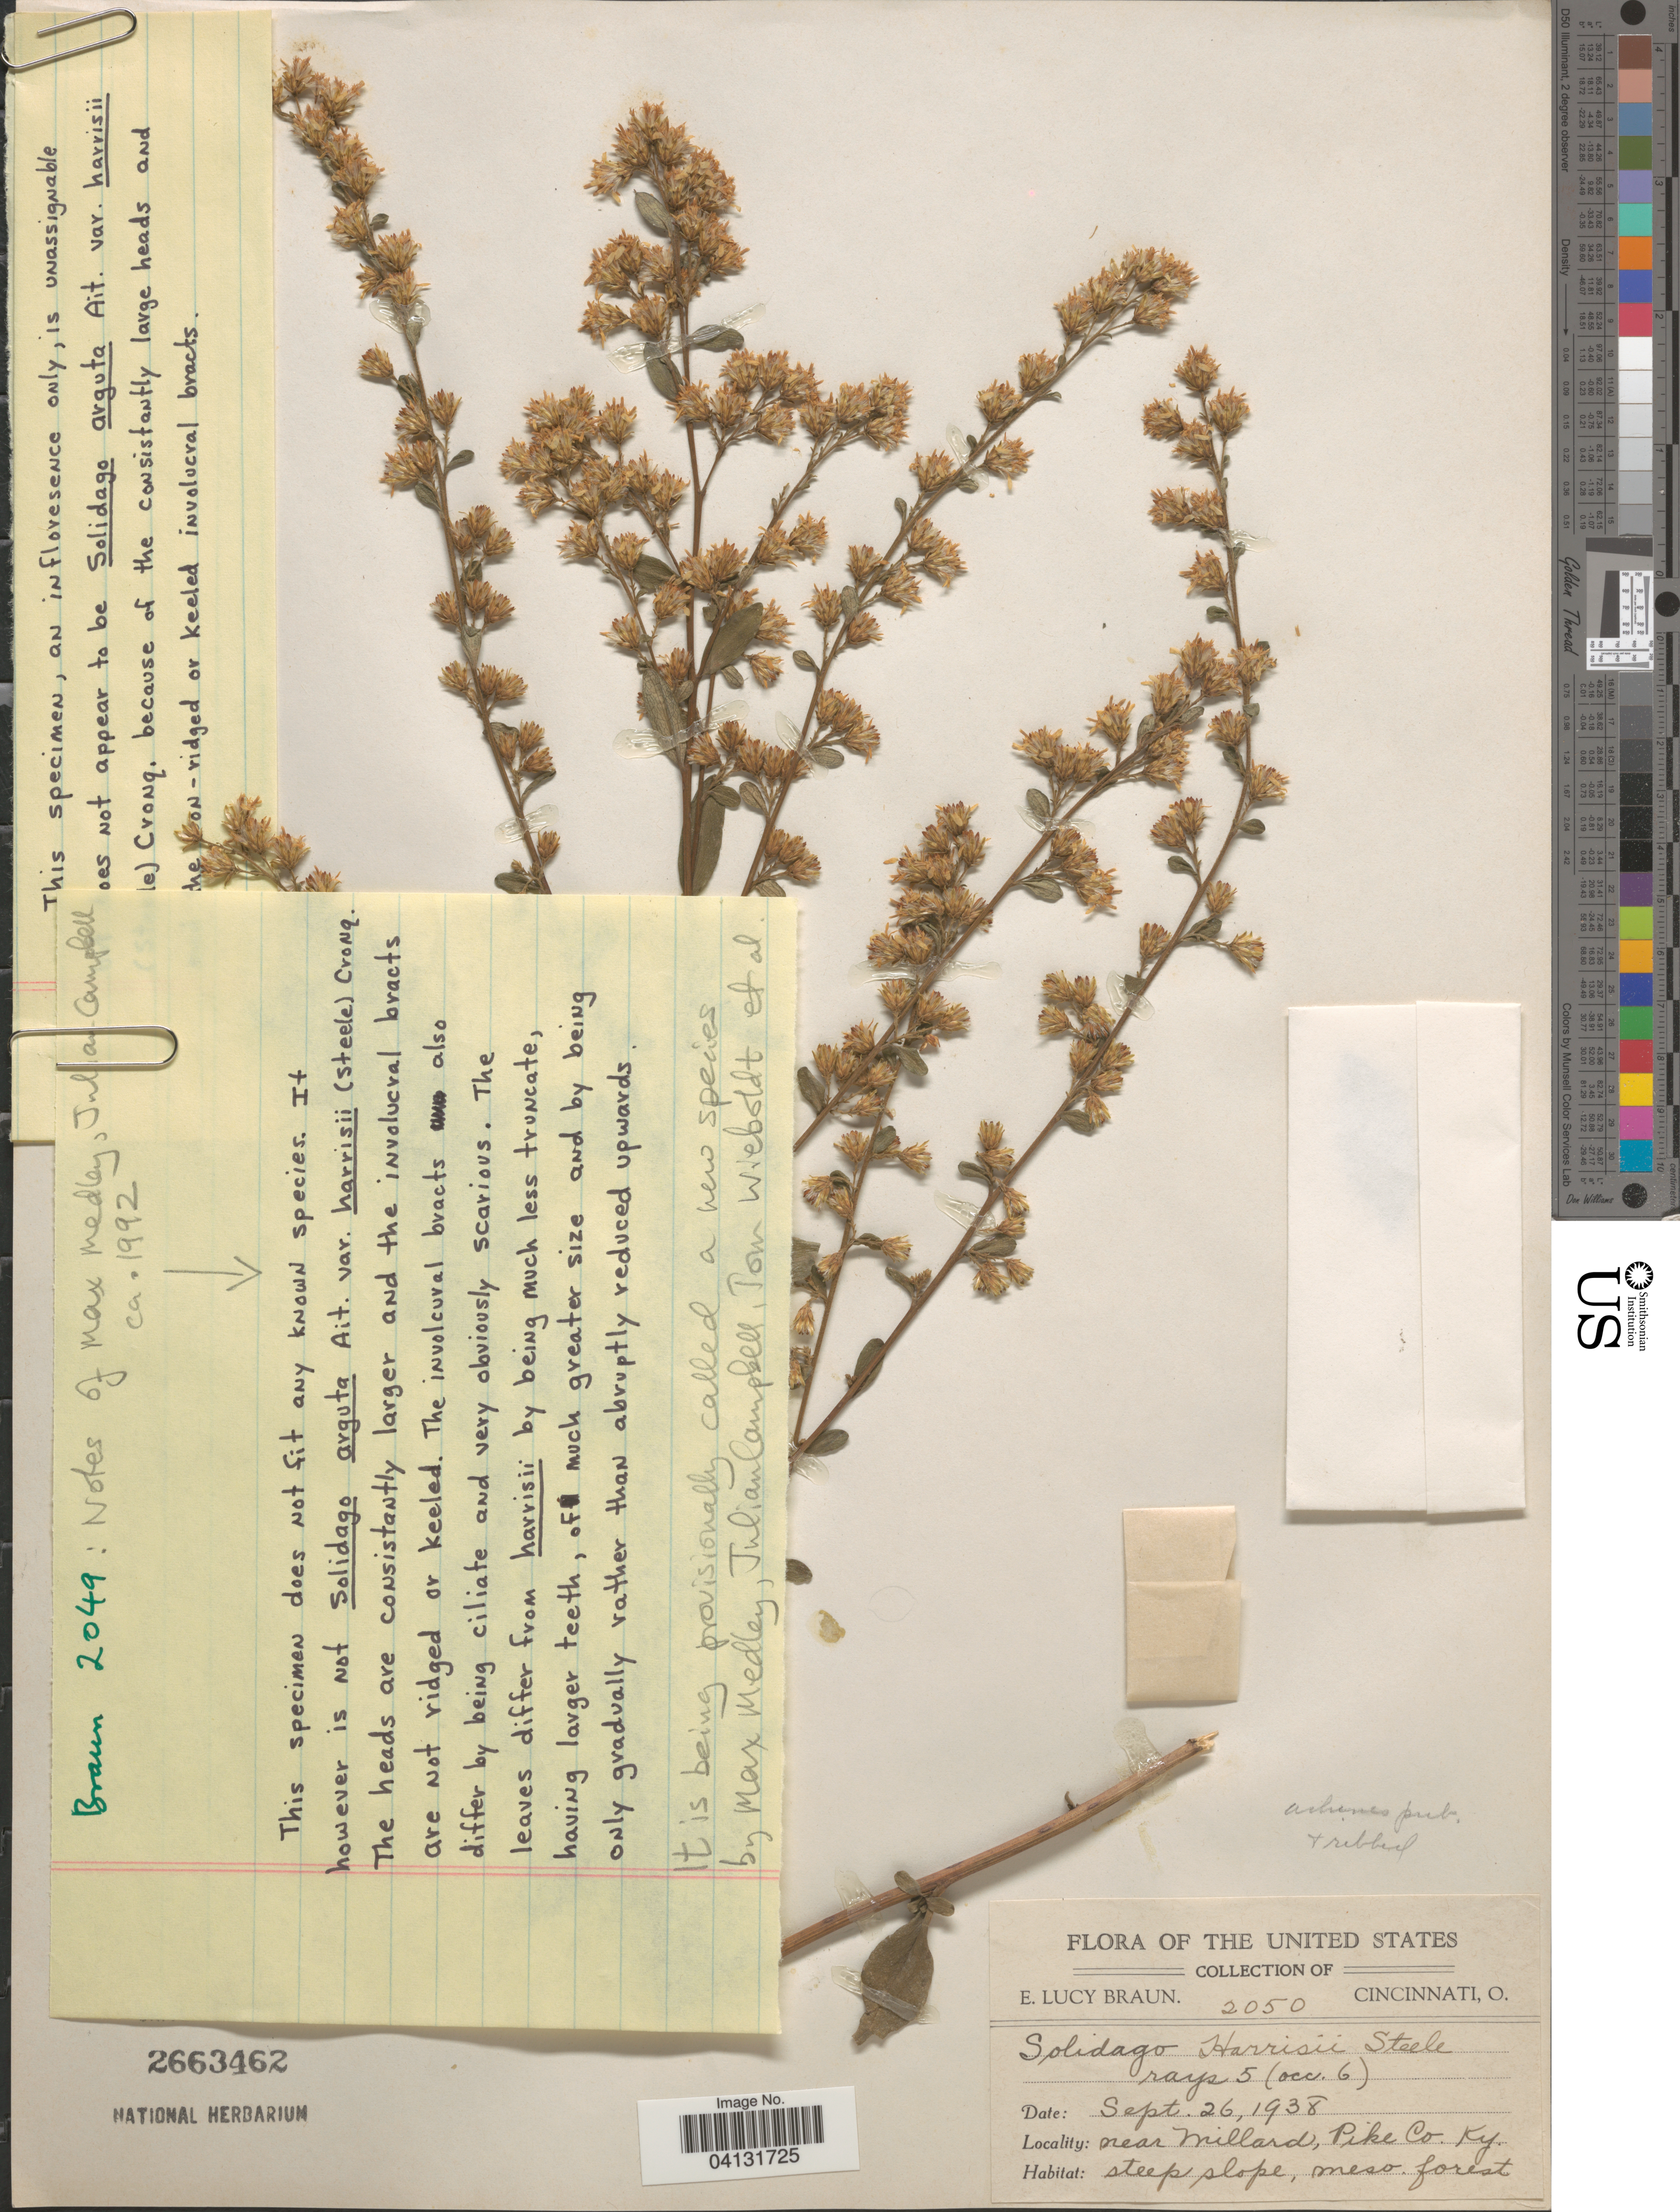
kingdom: Plantae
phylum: Tracheophyta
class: Magnoliopsida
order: Asterales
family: Asteraceae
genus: Solidago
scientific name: Solidago harrisii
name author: E.S. Steele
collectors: E. L. Braun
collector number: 2050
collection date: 1938-09-26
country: United States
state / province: Kentucky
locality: Near Millard, Pike Co.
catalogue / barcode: US 2663462